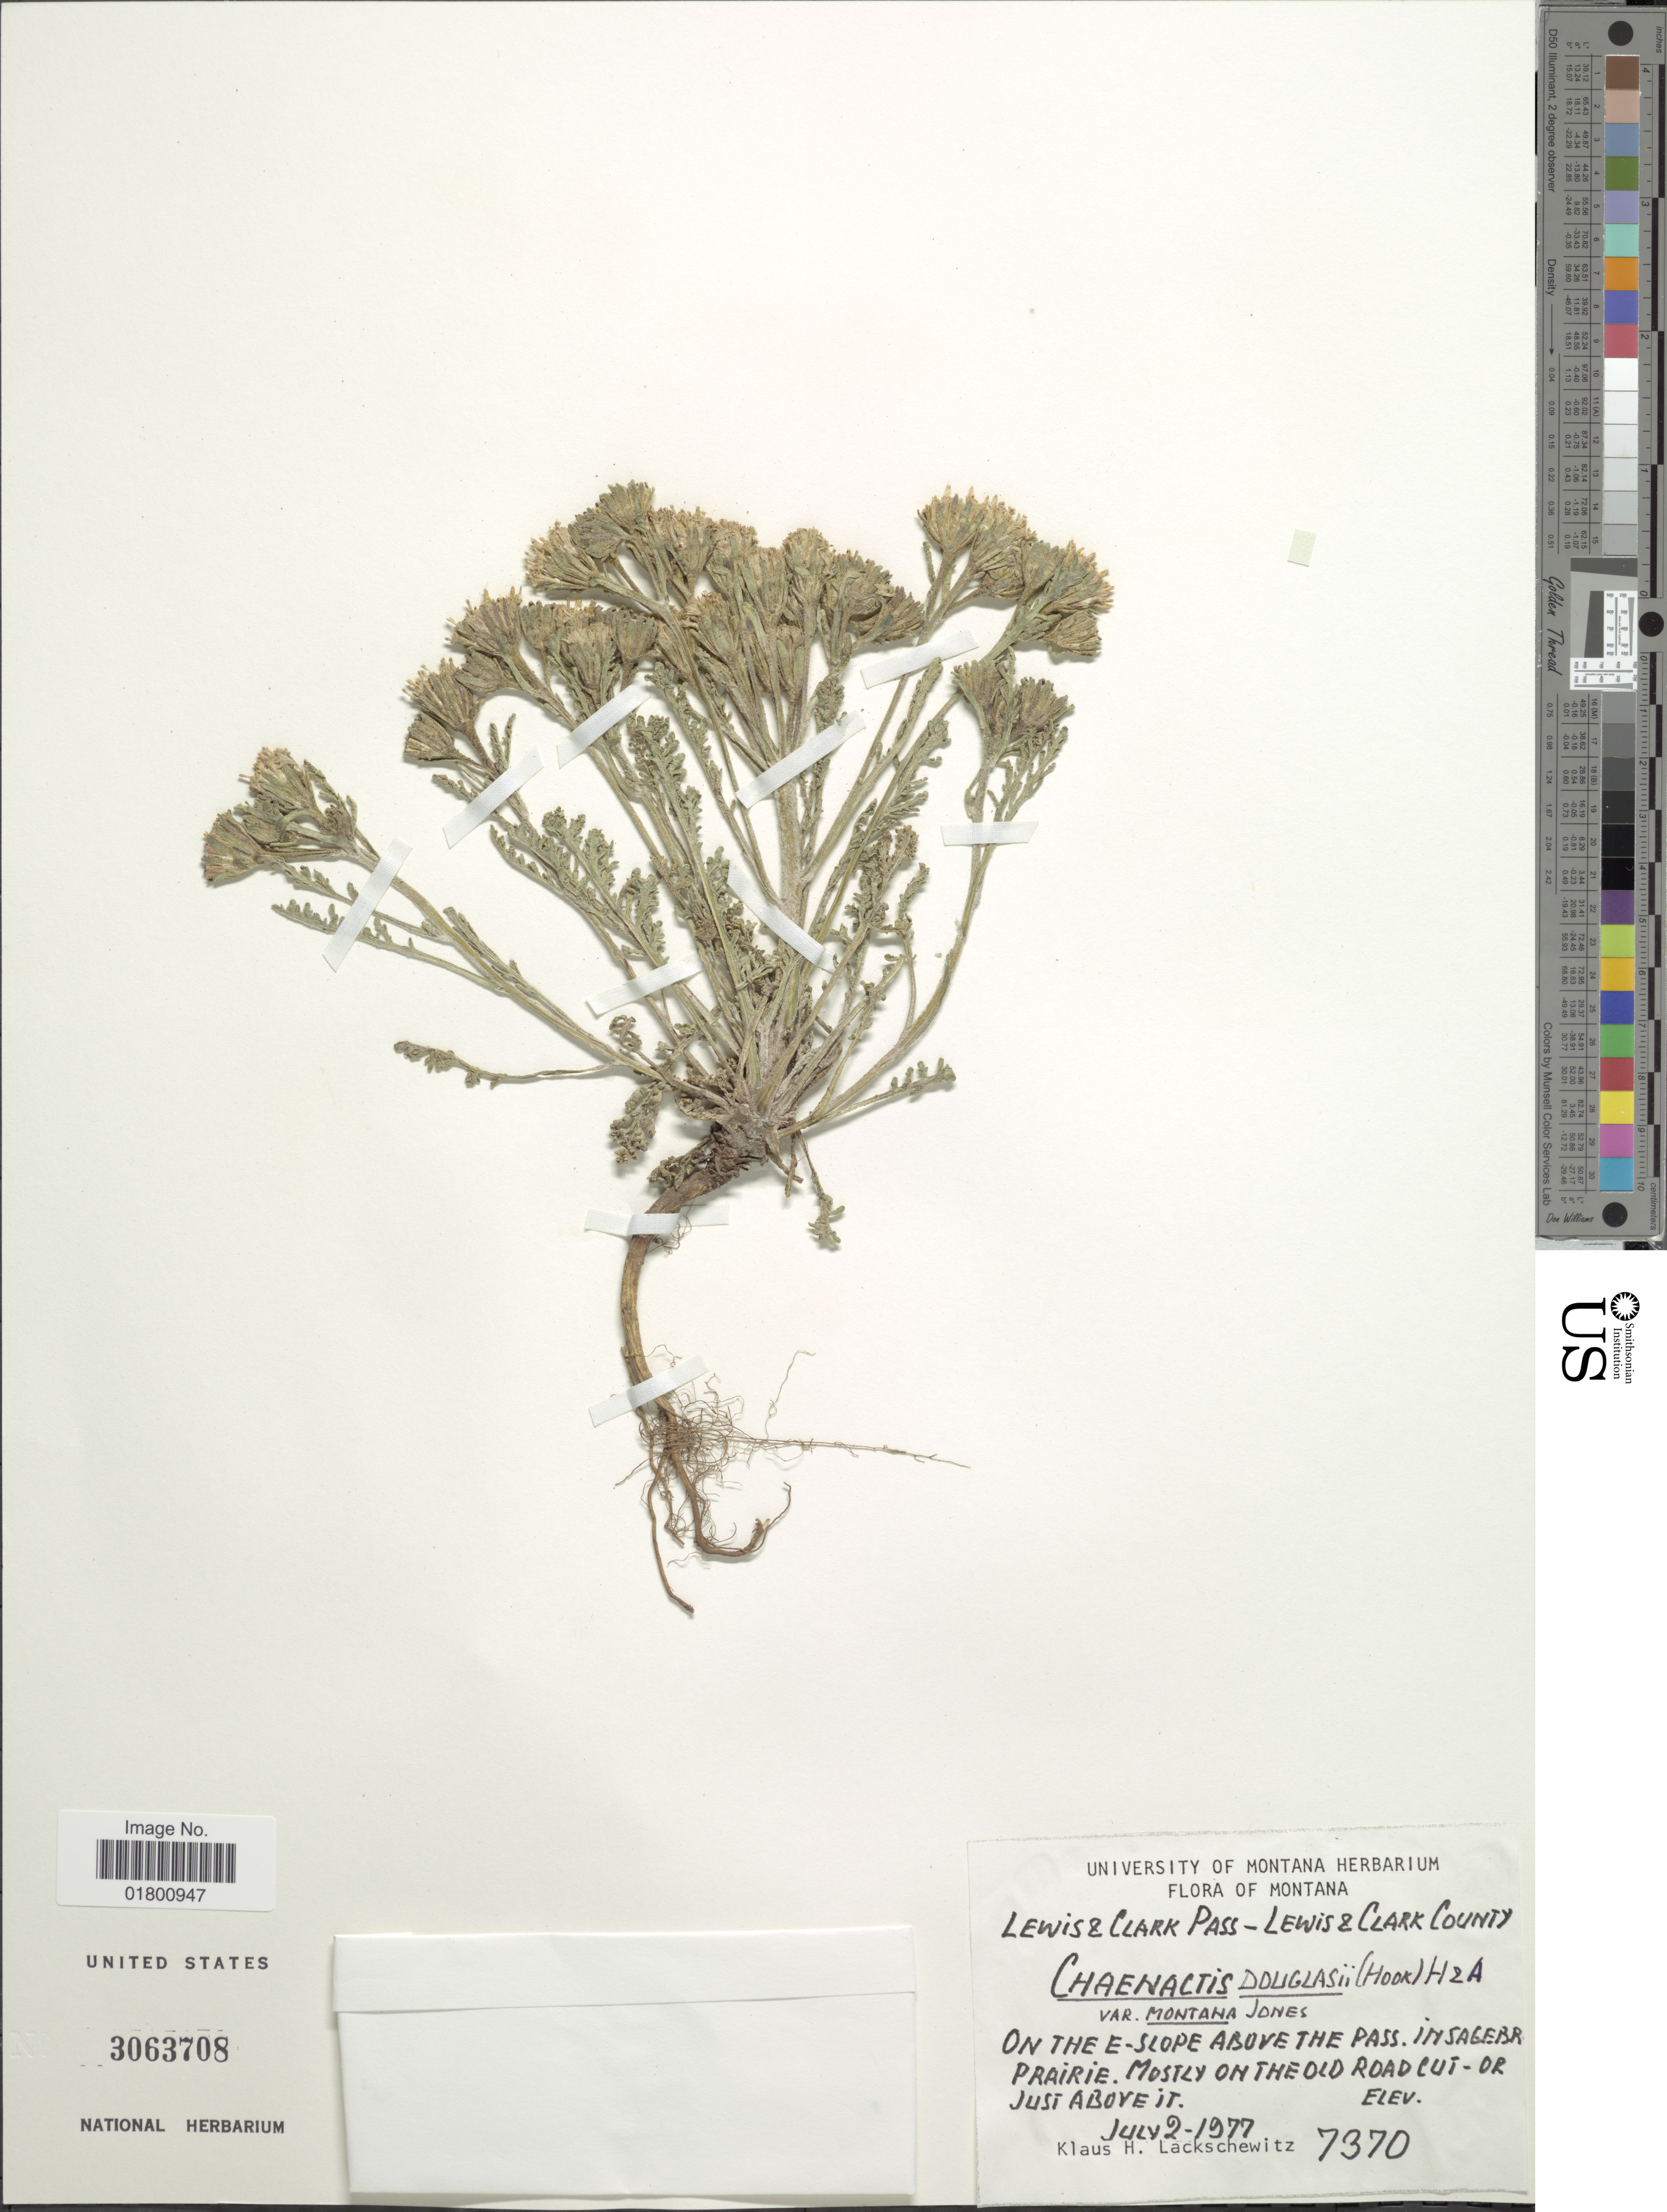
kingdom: Plantae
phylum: Tracheophyta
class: Magnoliopsida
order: Asterales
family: Asteraceae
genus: Chaenactis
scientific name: Chaenactis douglasii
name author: Hook. & Arn.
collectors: K. Lackschewitz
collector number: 7370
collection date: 1977-07-02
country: United States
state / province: Montana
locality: Lewis & Clark Pass - Lewis & Clark County, on the E-slope above the pass. in sagebr prairie. Mostly on the old road cut - or just above it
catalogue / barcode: US 3063708